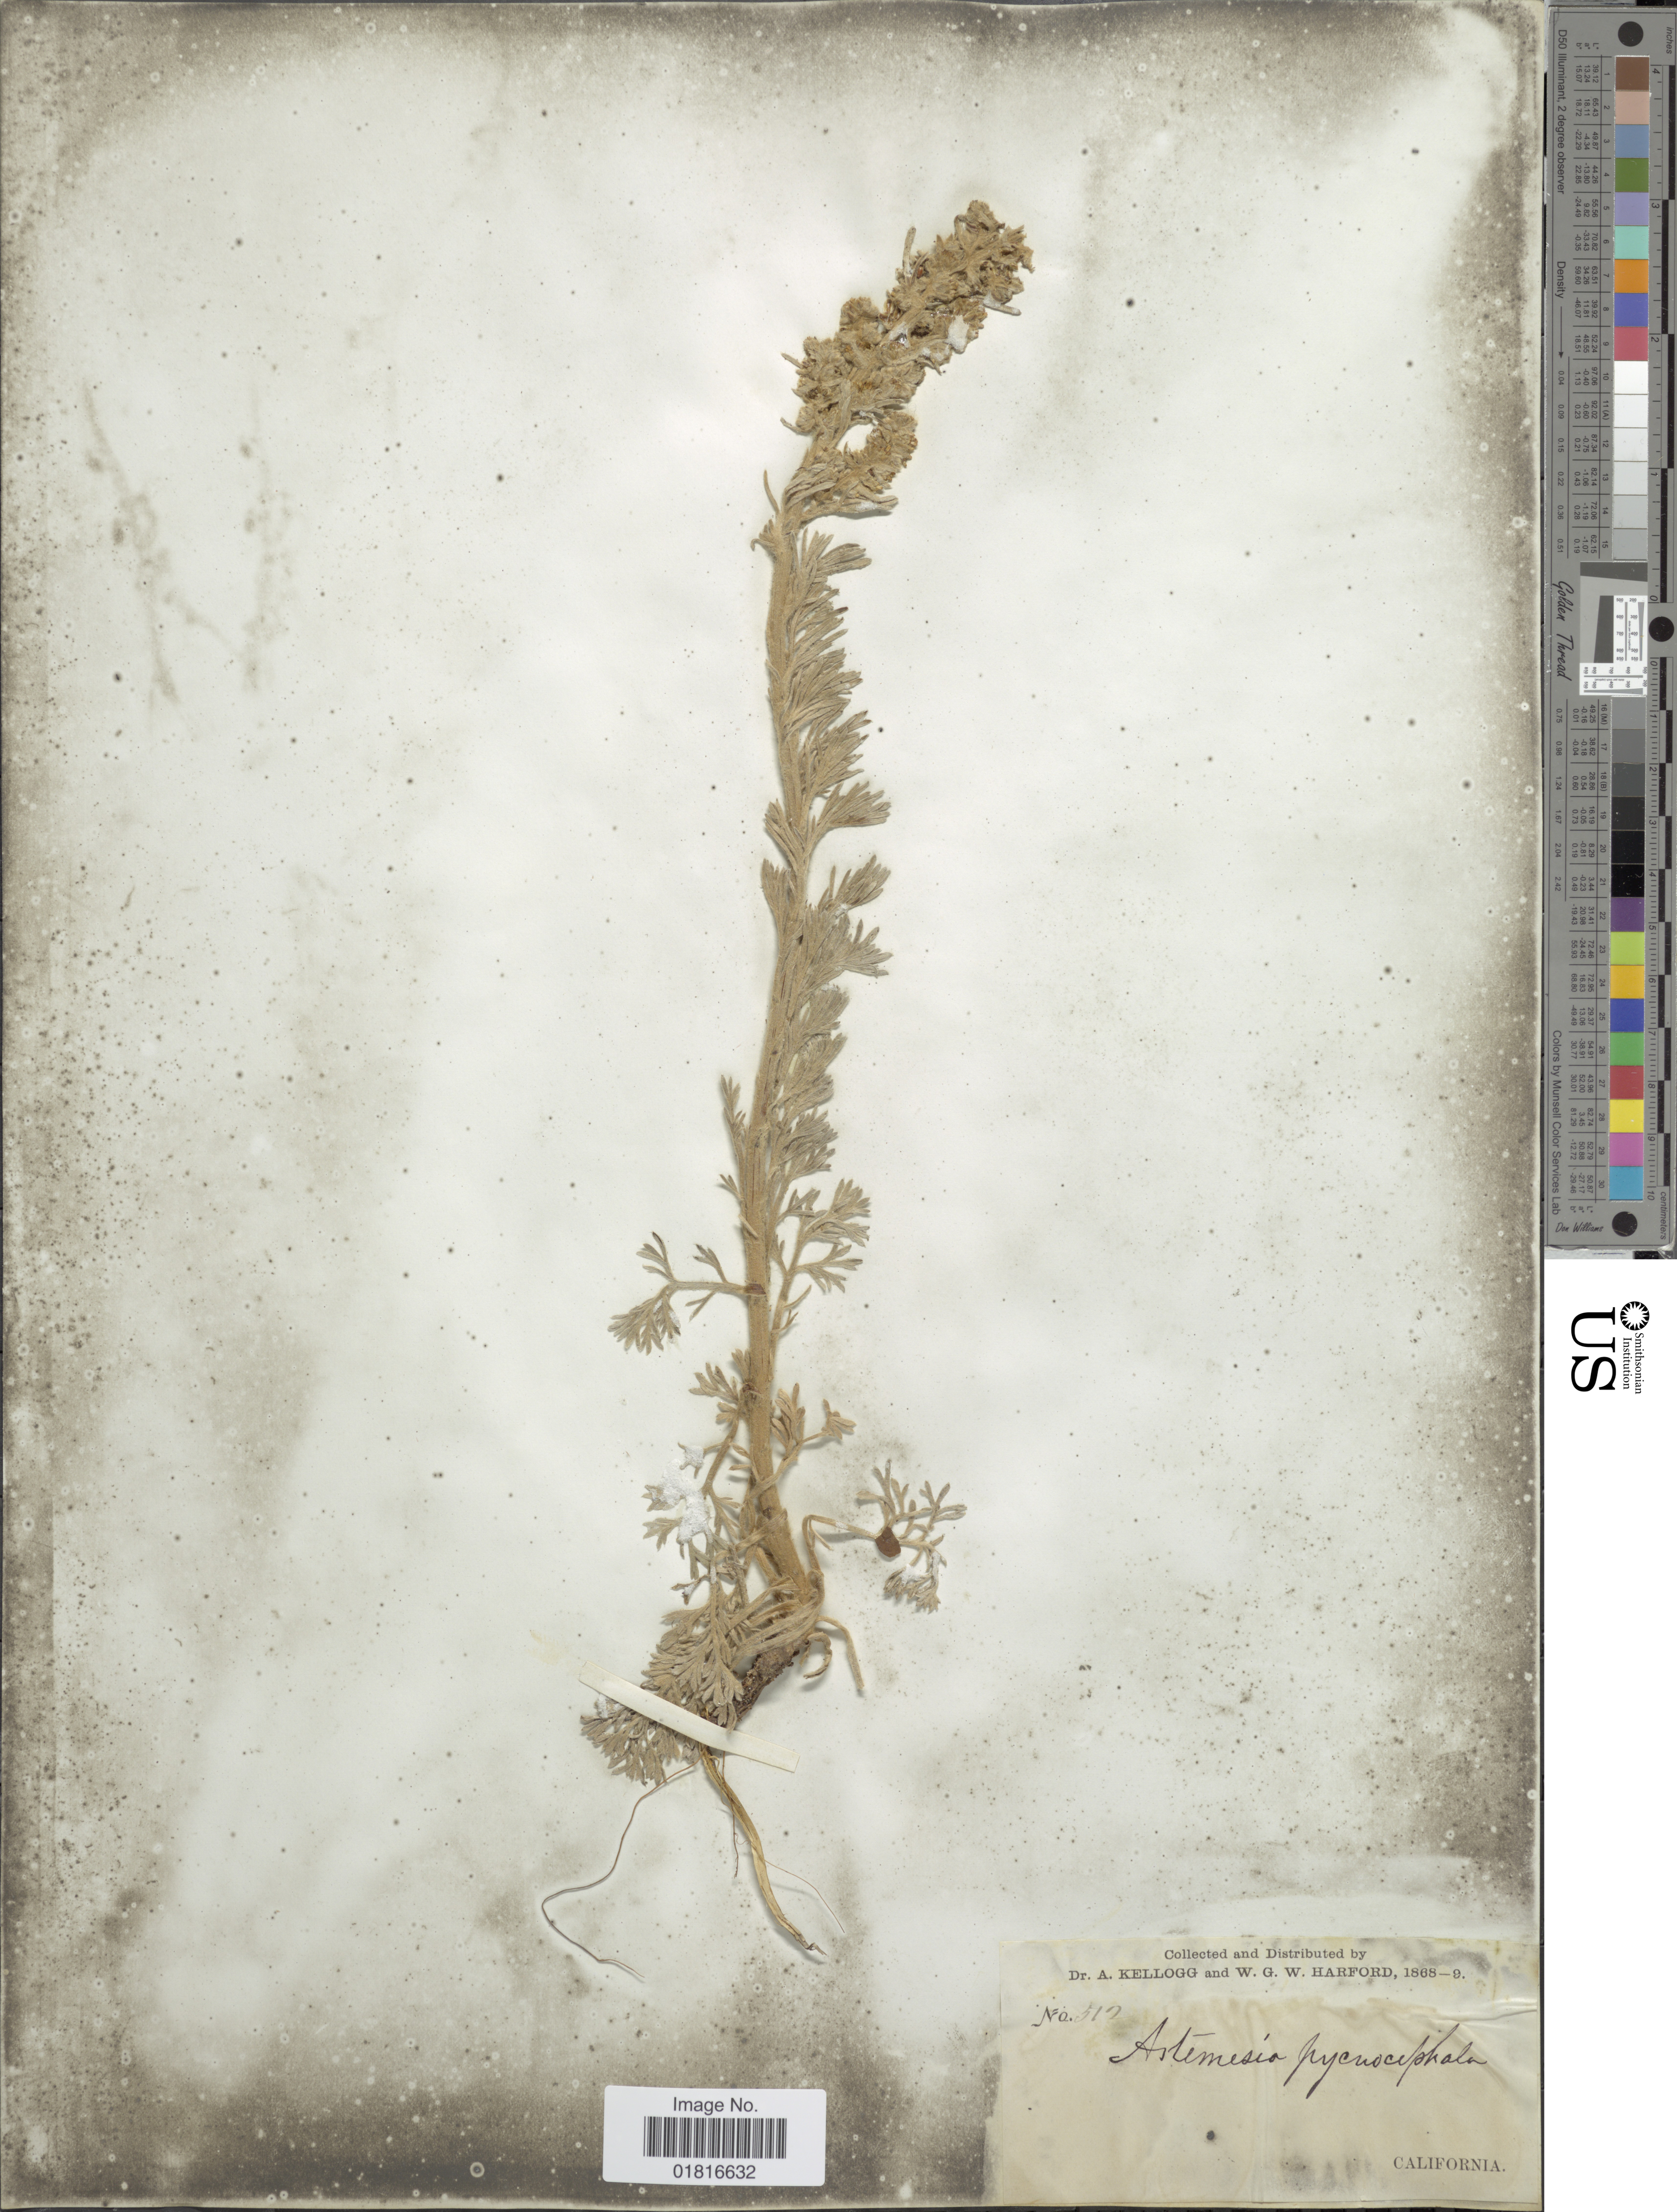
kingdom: Plantae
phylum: Tracheophyta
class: Magnoliopsida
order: Asterales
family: Asteraceae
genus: Artemisia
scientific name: Artemisia pycnocephala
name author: DC.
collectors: A. Kellog & W. G. W. Harford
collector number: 512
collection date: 1868/1869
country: United States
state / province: California